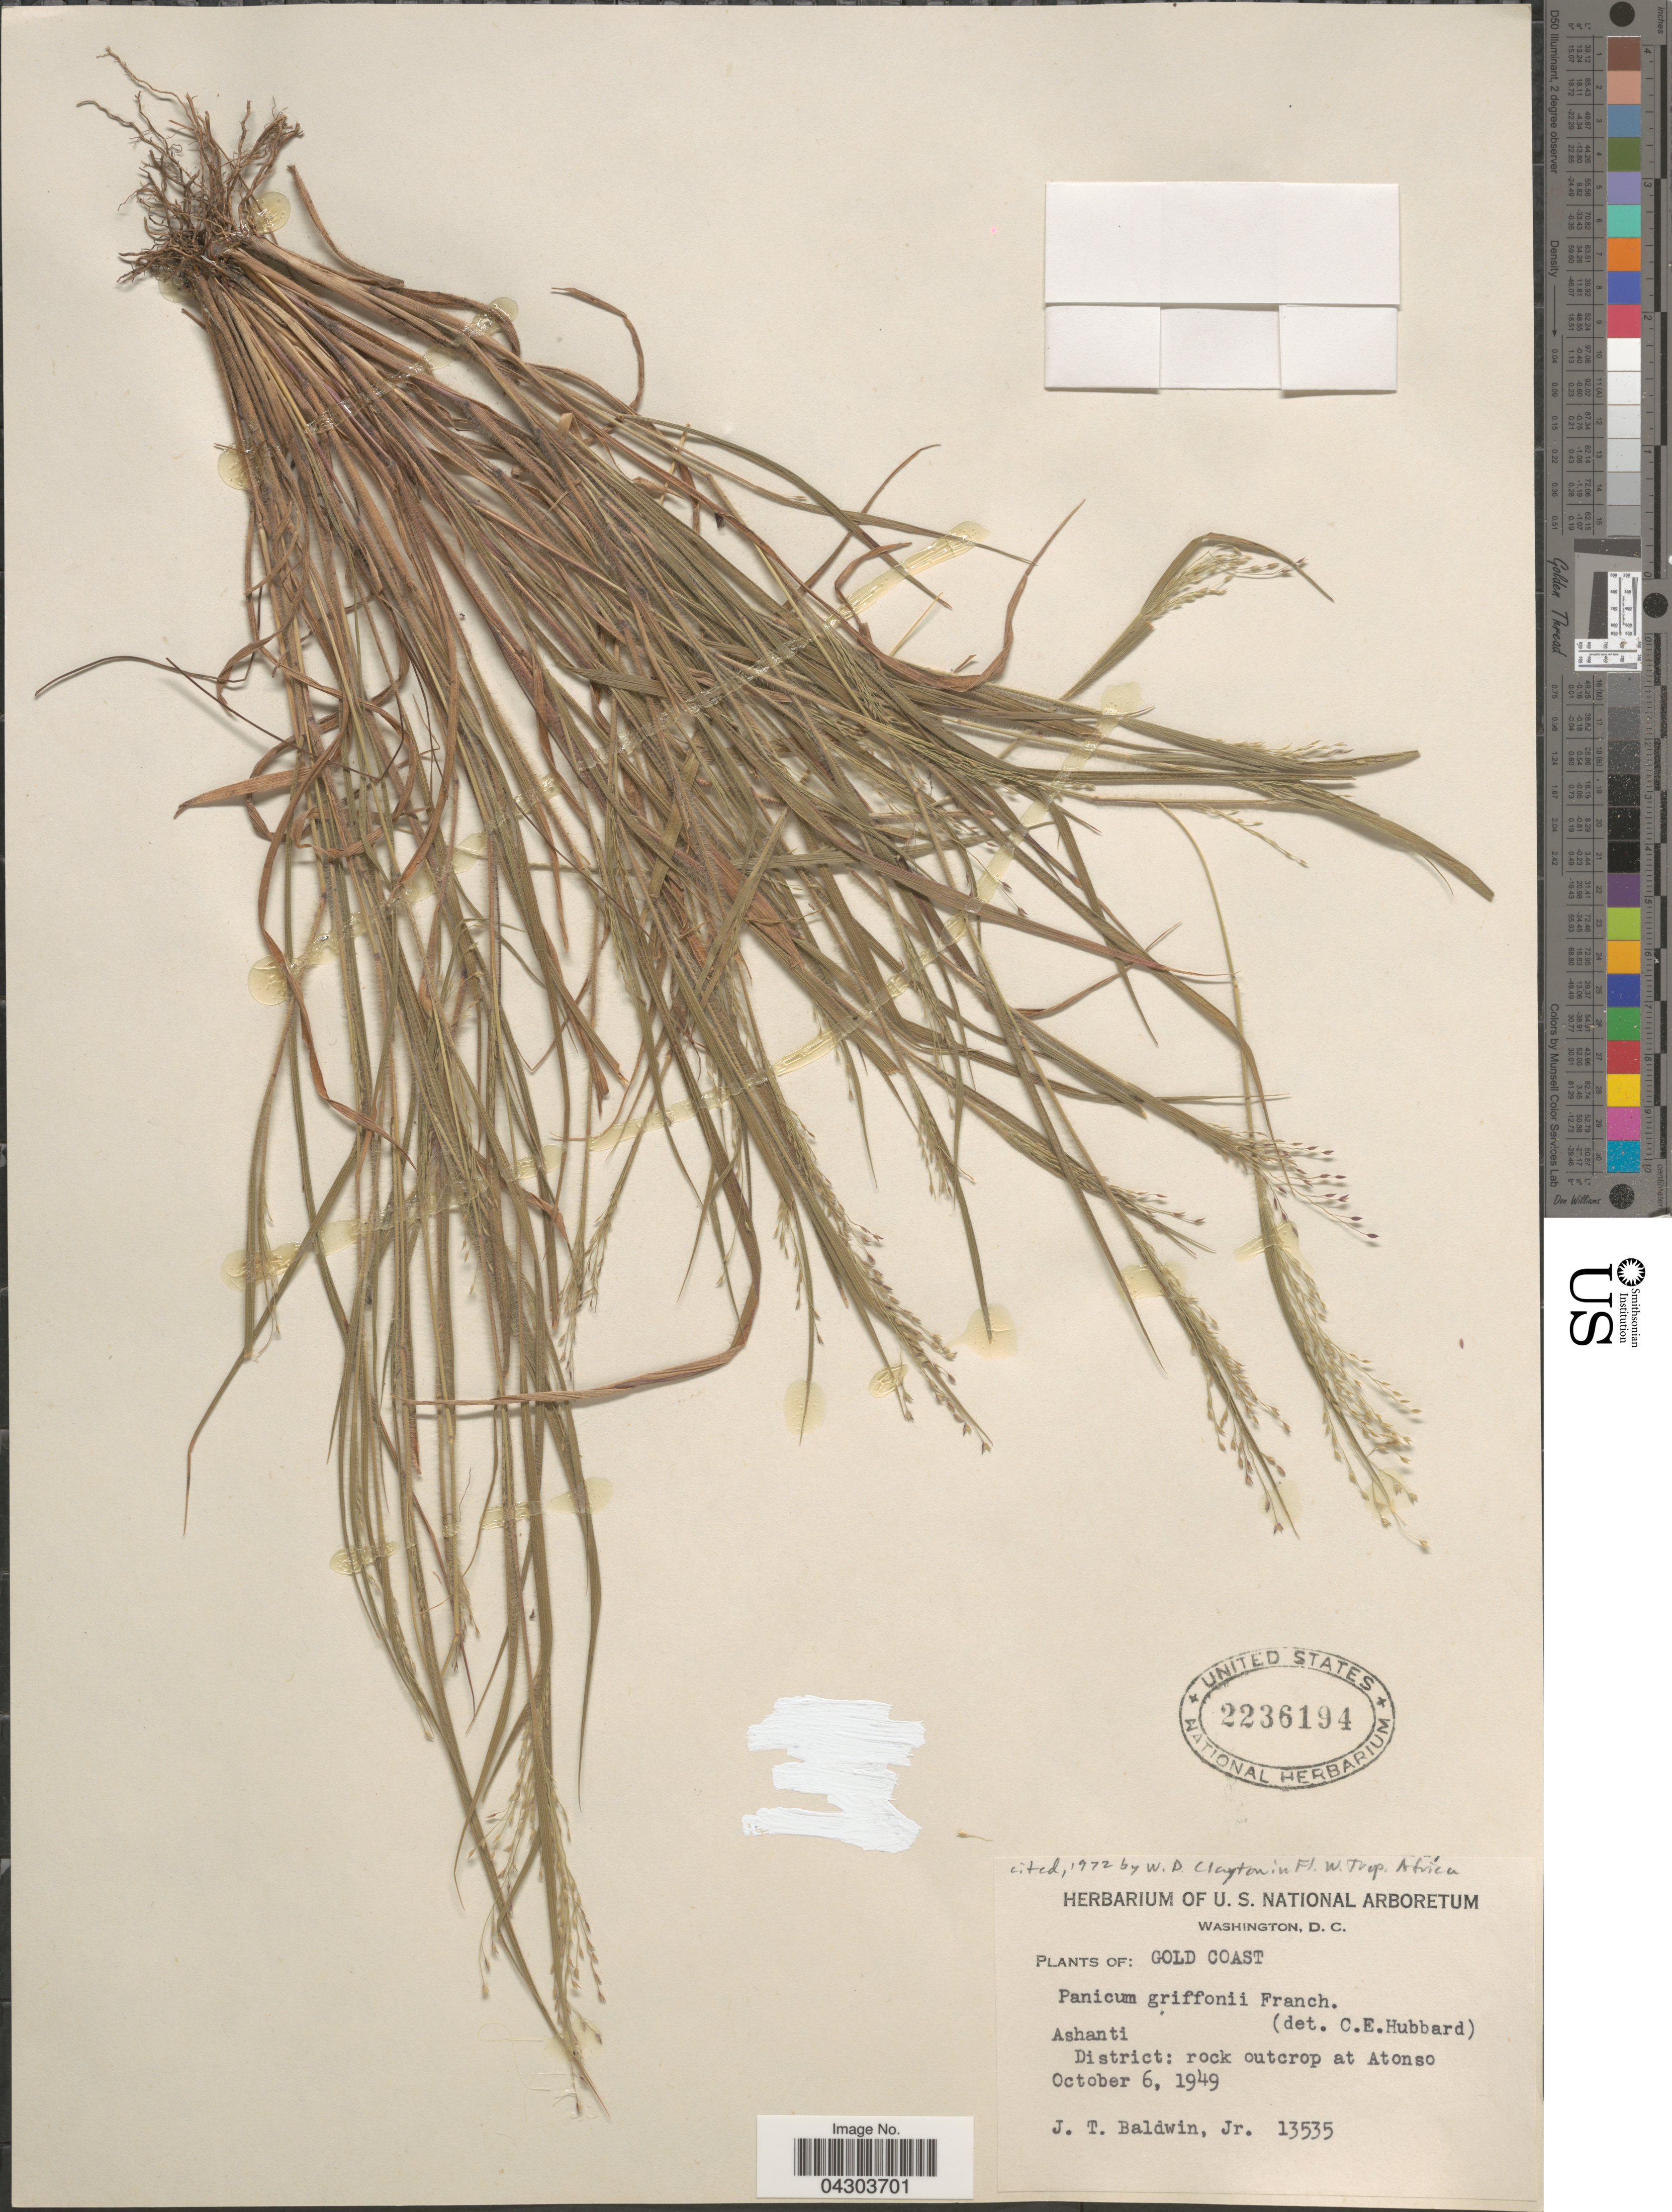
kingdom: Plantae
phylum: Tracheophyta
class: Liliopsida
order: Poales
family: Poaceae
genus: Panicum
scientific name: Panicum griffonii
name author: Franch.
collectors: J. T. Baldwin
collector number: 13535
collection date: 1949-10-06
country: Ghana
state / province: Ashanti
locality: Gold Coast. District: rock outcrop at Atonso.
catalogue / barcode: US 2236194